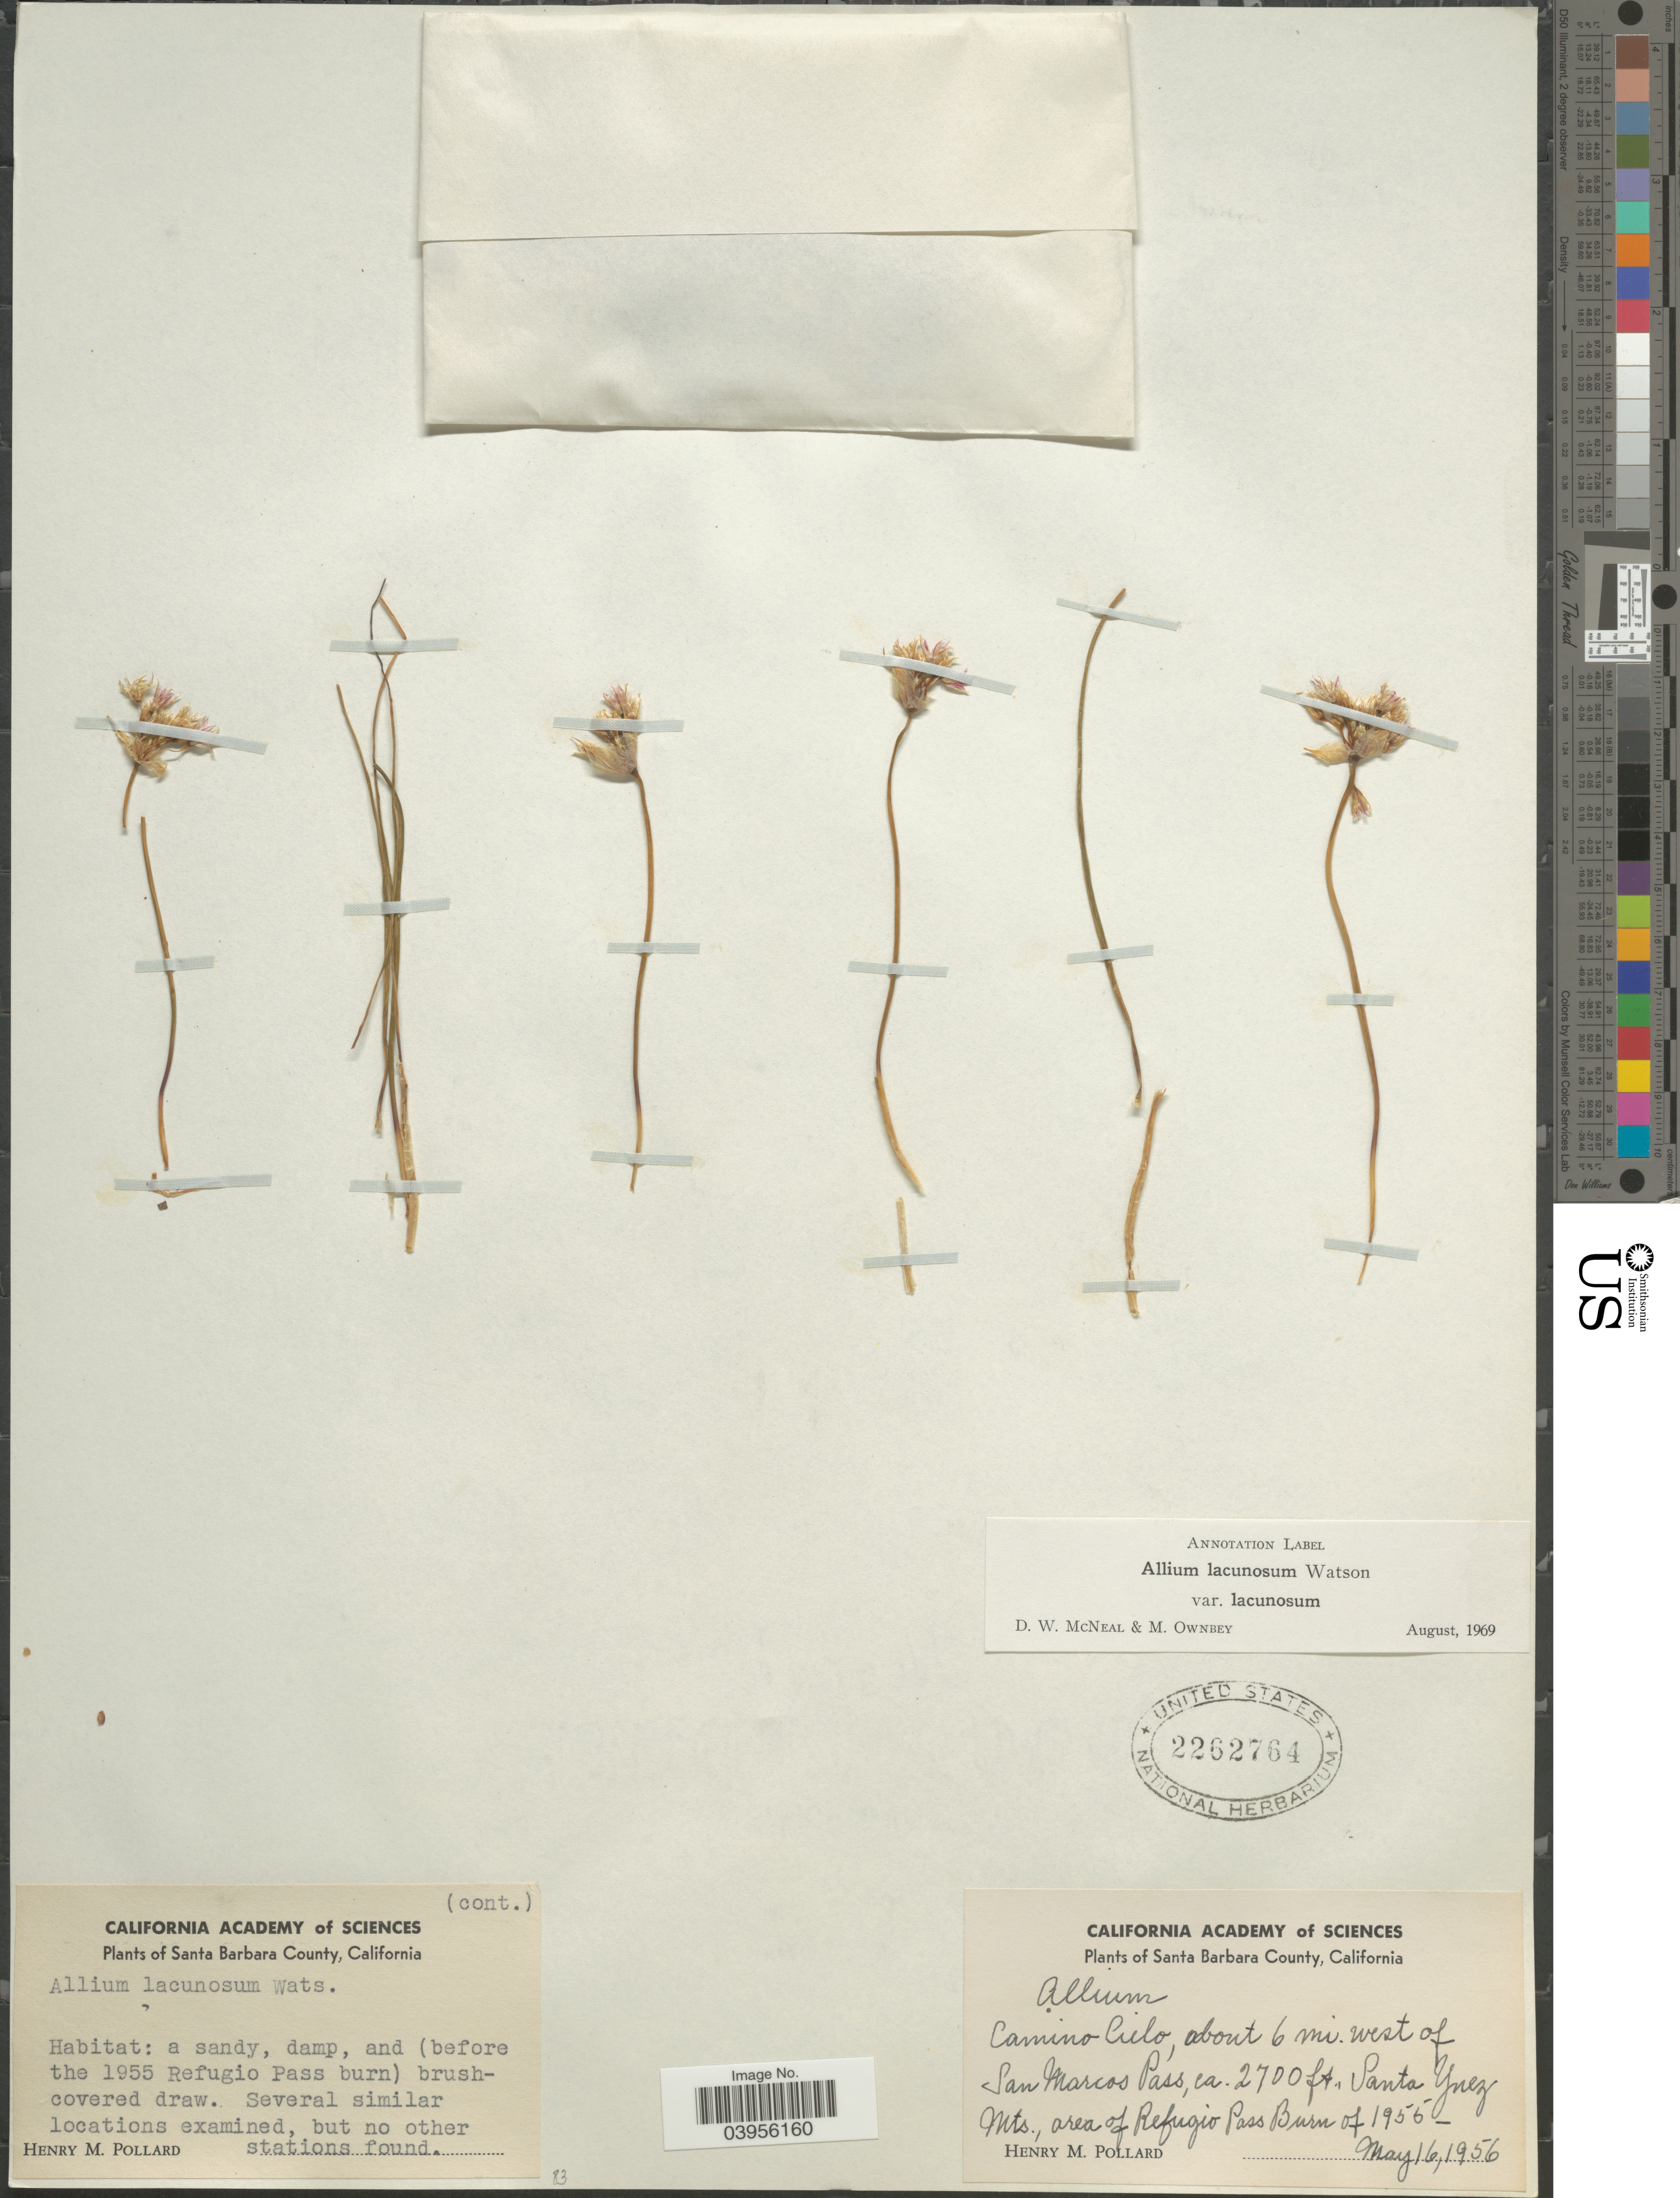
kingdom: Plantae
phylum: Tracheophyta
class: Liliopsida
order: Asparagales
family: Amaryllidaceae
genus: Allium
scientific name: Allium lacunosum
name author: S. Watson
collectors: H. M. Pollard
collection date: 1956-05-16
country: United States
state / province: California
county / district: Santa Barbara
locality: Santa Barbara County. Camino Cielo, about 6 mi. west of San Marcos Pass, Santa Ynez Mts., area of Refugio Pass Burn of 1955.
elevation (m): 823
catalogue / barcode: US 2262764